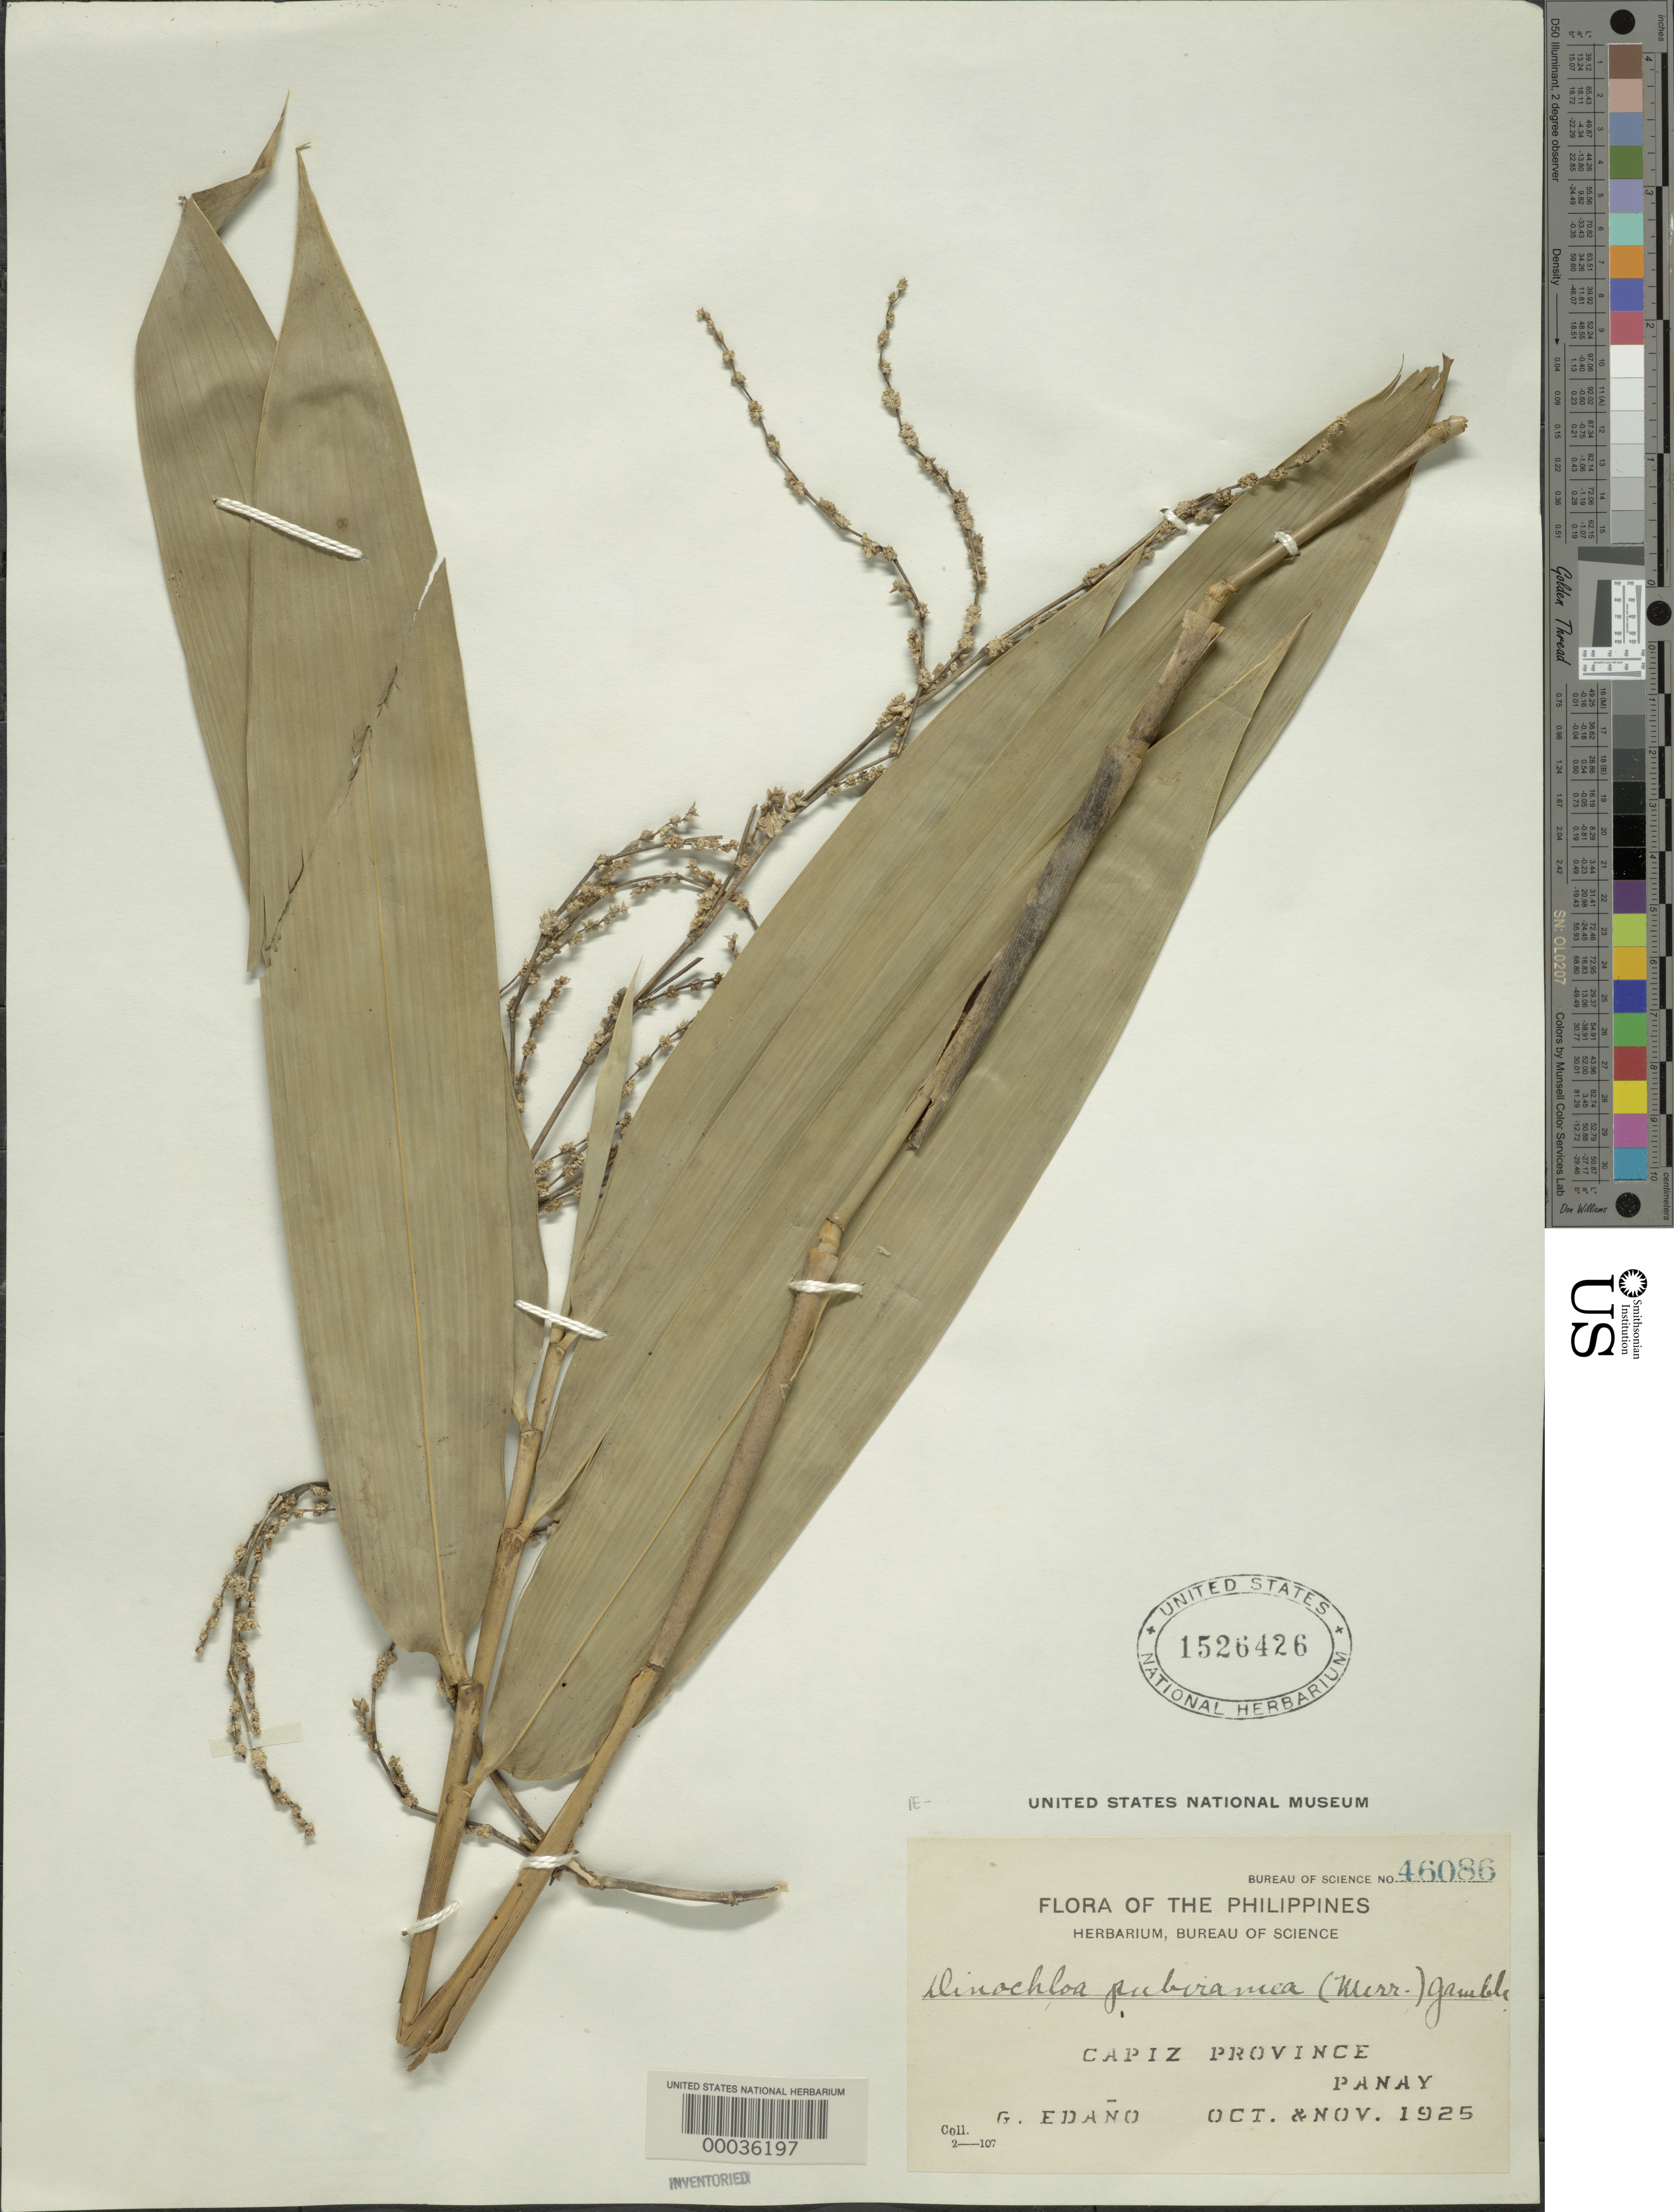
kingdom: Plantae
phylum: Tracheophyta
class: Liliopsida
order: Poales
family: Poaceae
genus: Dinochloa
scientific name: Dinochloa pubiramea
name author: Merr. ex Gamble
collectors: G. E. Edaño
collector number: Pbs 46086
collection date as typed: Oct 1925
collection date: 1925-10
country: Philippines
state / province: Western Visayas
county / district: Capiz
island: Panay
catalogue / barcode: US 1526426